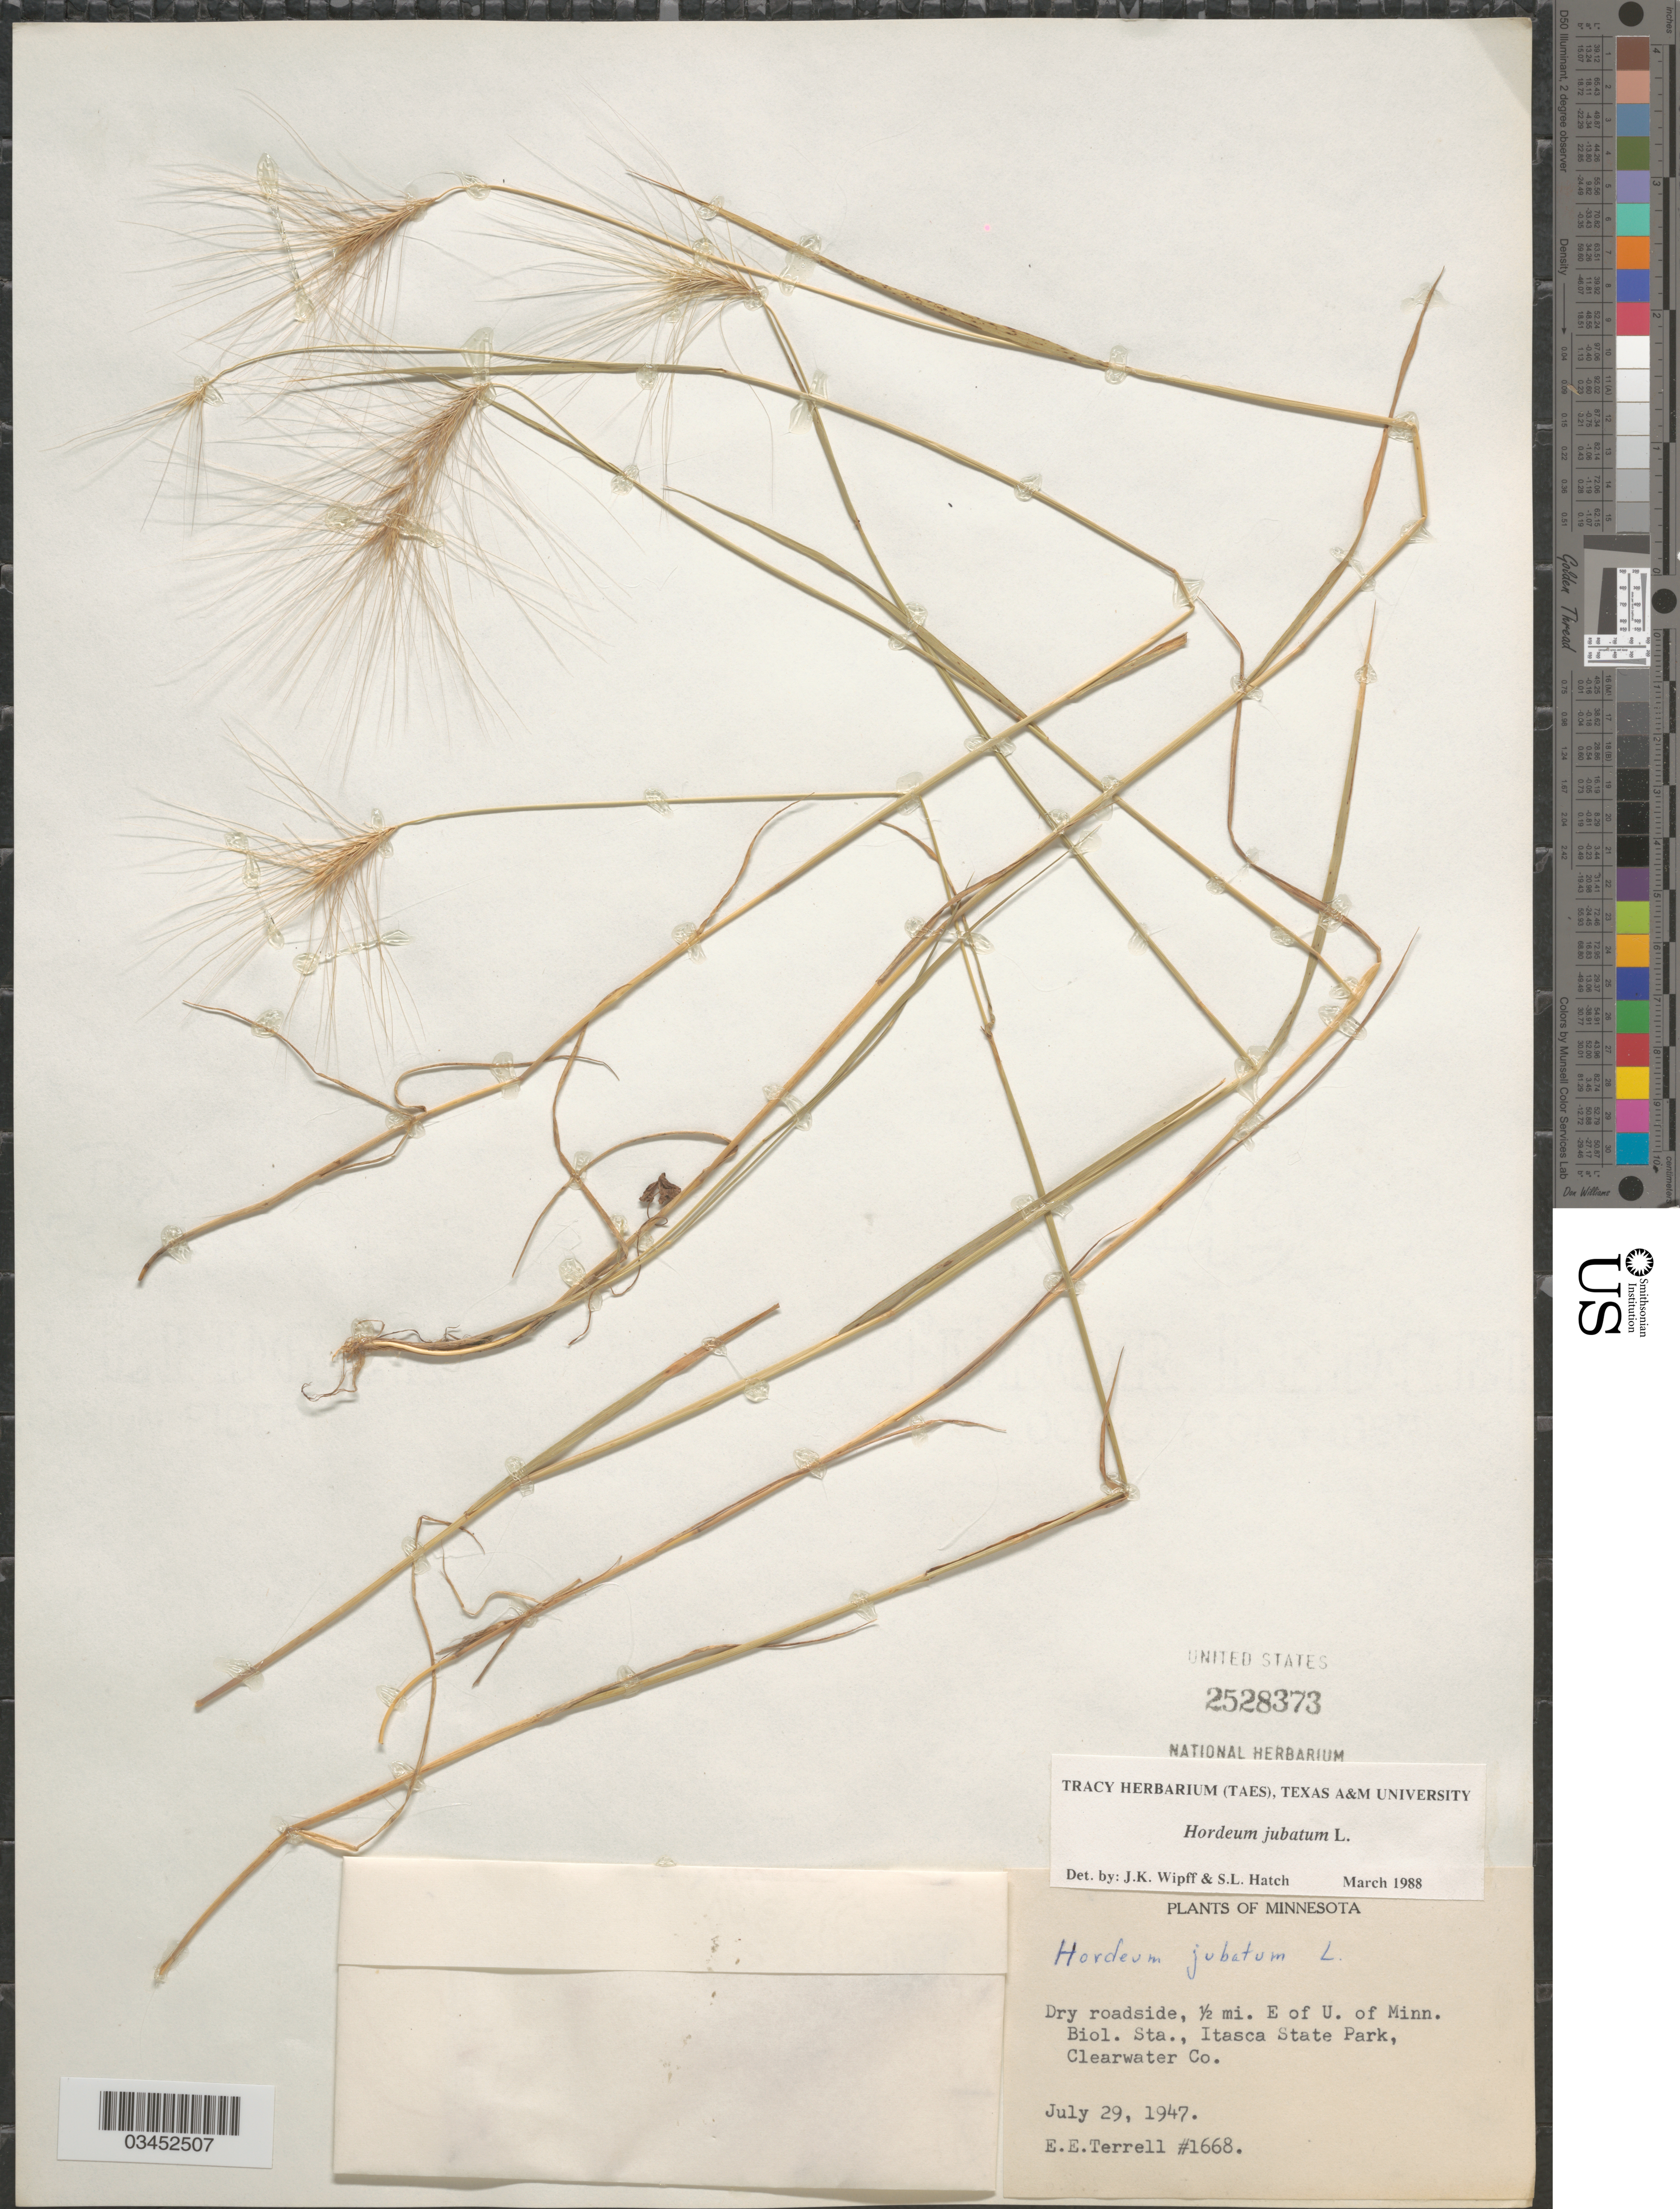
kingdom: Plantae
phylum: Tracheophyta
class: Liliopsida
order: Poales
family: Poaceae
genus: Hordeum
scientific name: Hordeum jubatum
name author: L.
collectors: E. E. Terrell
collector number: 1668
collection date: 1947-07-29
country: United States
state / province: Minnesota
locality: Dry roadside, ½ mi. E of U. of Minn. Biol. Sta., Itasca State Park, Clearwater Co.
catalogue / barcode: US 2528373